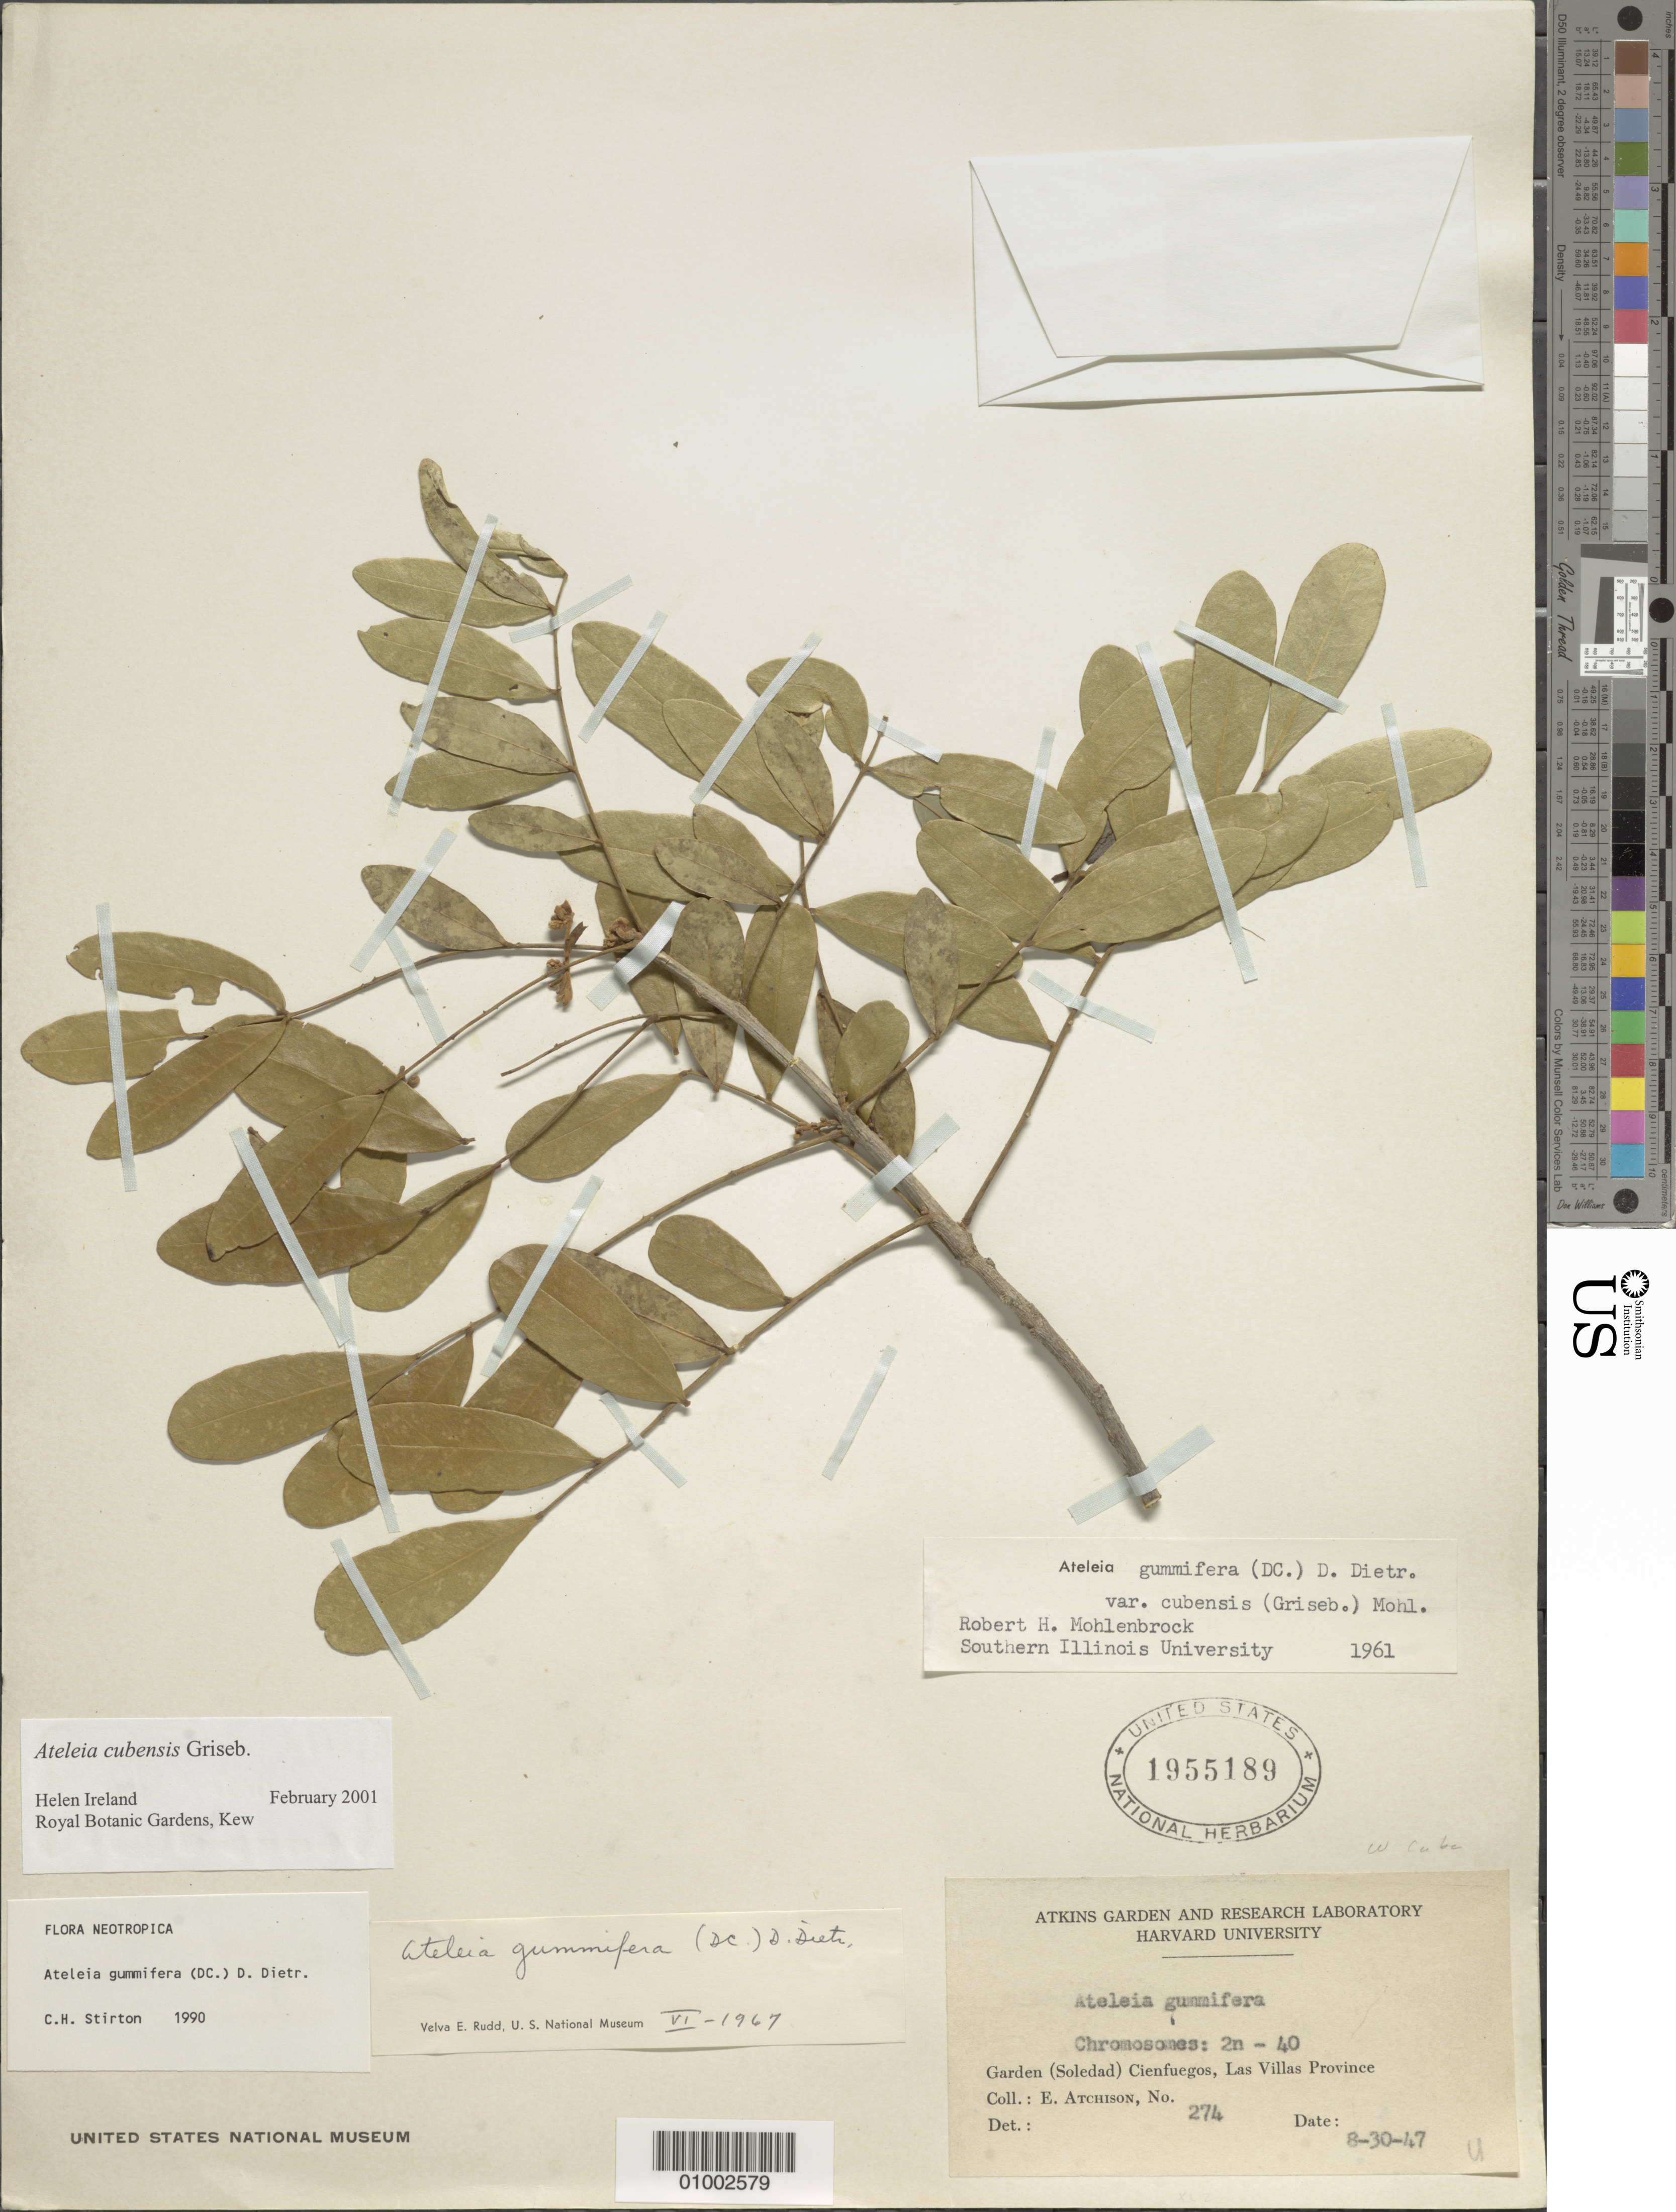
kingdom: Plantae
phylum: Tracheophyta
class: Magnoliopsida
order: Fabales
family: Fabaceae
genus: Ateleia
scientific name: Ateleia gummifera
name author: (Bertero ex DC.) D. Dietr.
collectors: E. Atchison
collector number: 274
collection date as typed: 30 Aug 1947 or 30 Aug 1847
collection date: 1847-08-30 or 1947-08-30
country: Cuba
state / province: Las Villas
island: Cuba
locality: Cienfuegos Dist.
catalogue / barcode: US 1955189